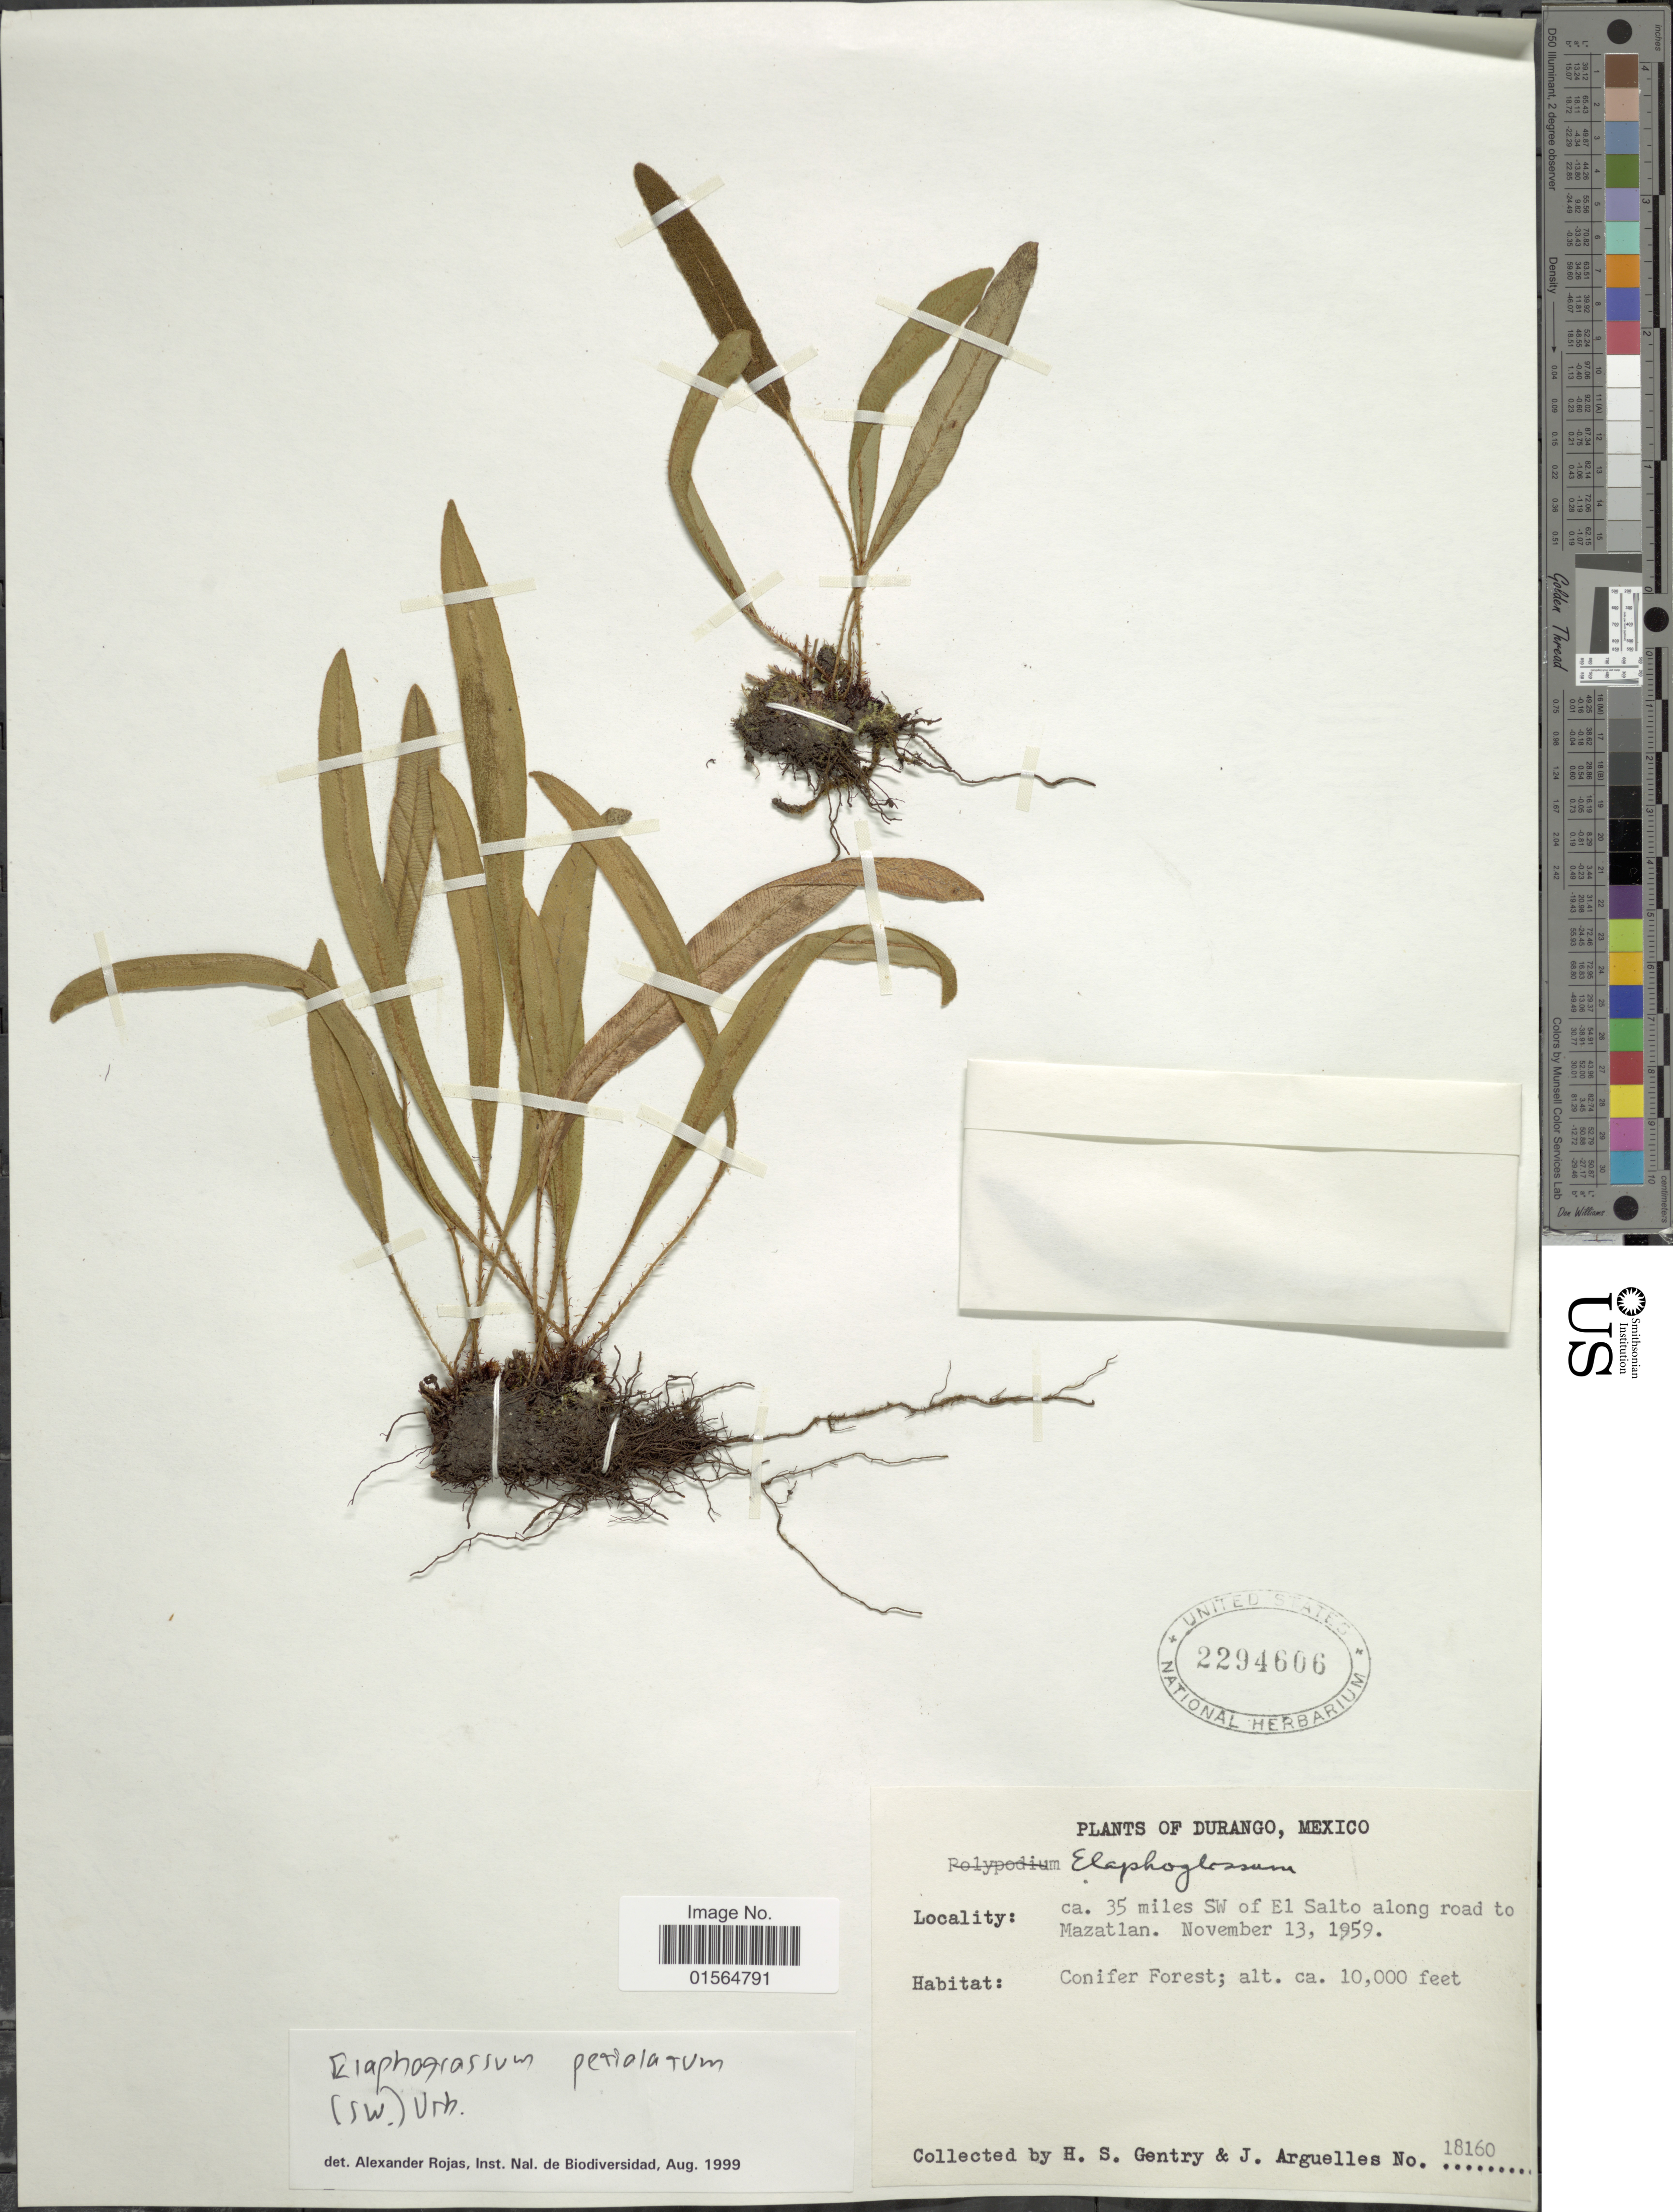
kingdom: Plantae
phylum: Tracheophyta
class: Polypodiopsida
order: Polypodiales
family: Dryopteridaceae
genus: Elaphoglossum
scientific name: Elaphoglossum petiolatum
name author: (Sw.) Urb.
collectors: H. S. Gentry & J. Arguelles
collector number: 18160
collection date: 1959-11-13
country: Mexico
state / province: Durango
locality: Ca. 35 miles SW of El Salto along road to Mazatlan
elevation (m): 3048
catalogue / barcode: US 2294606